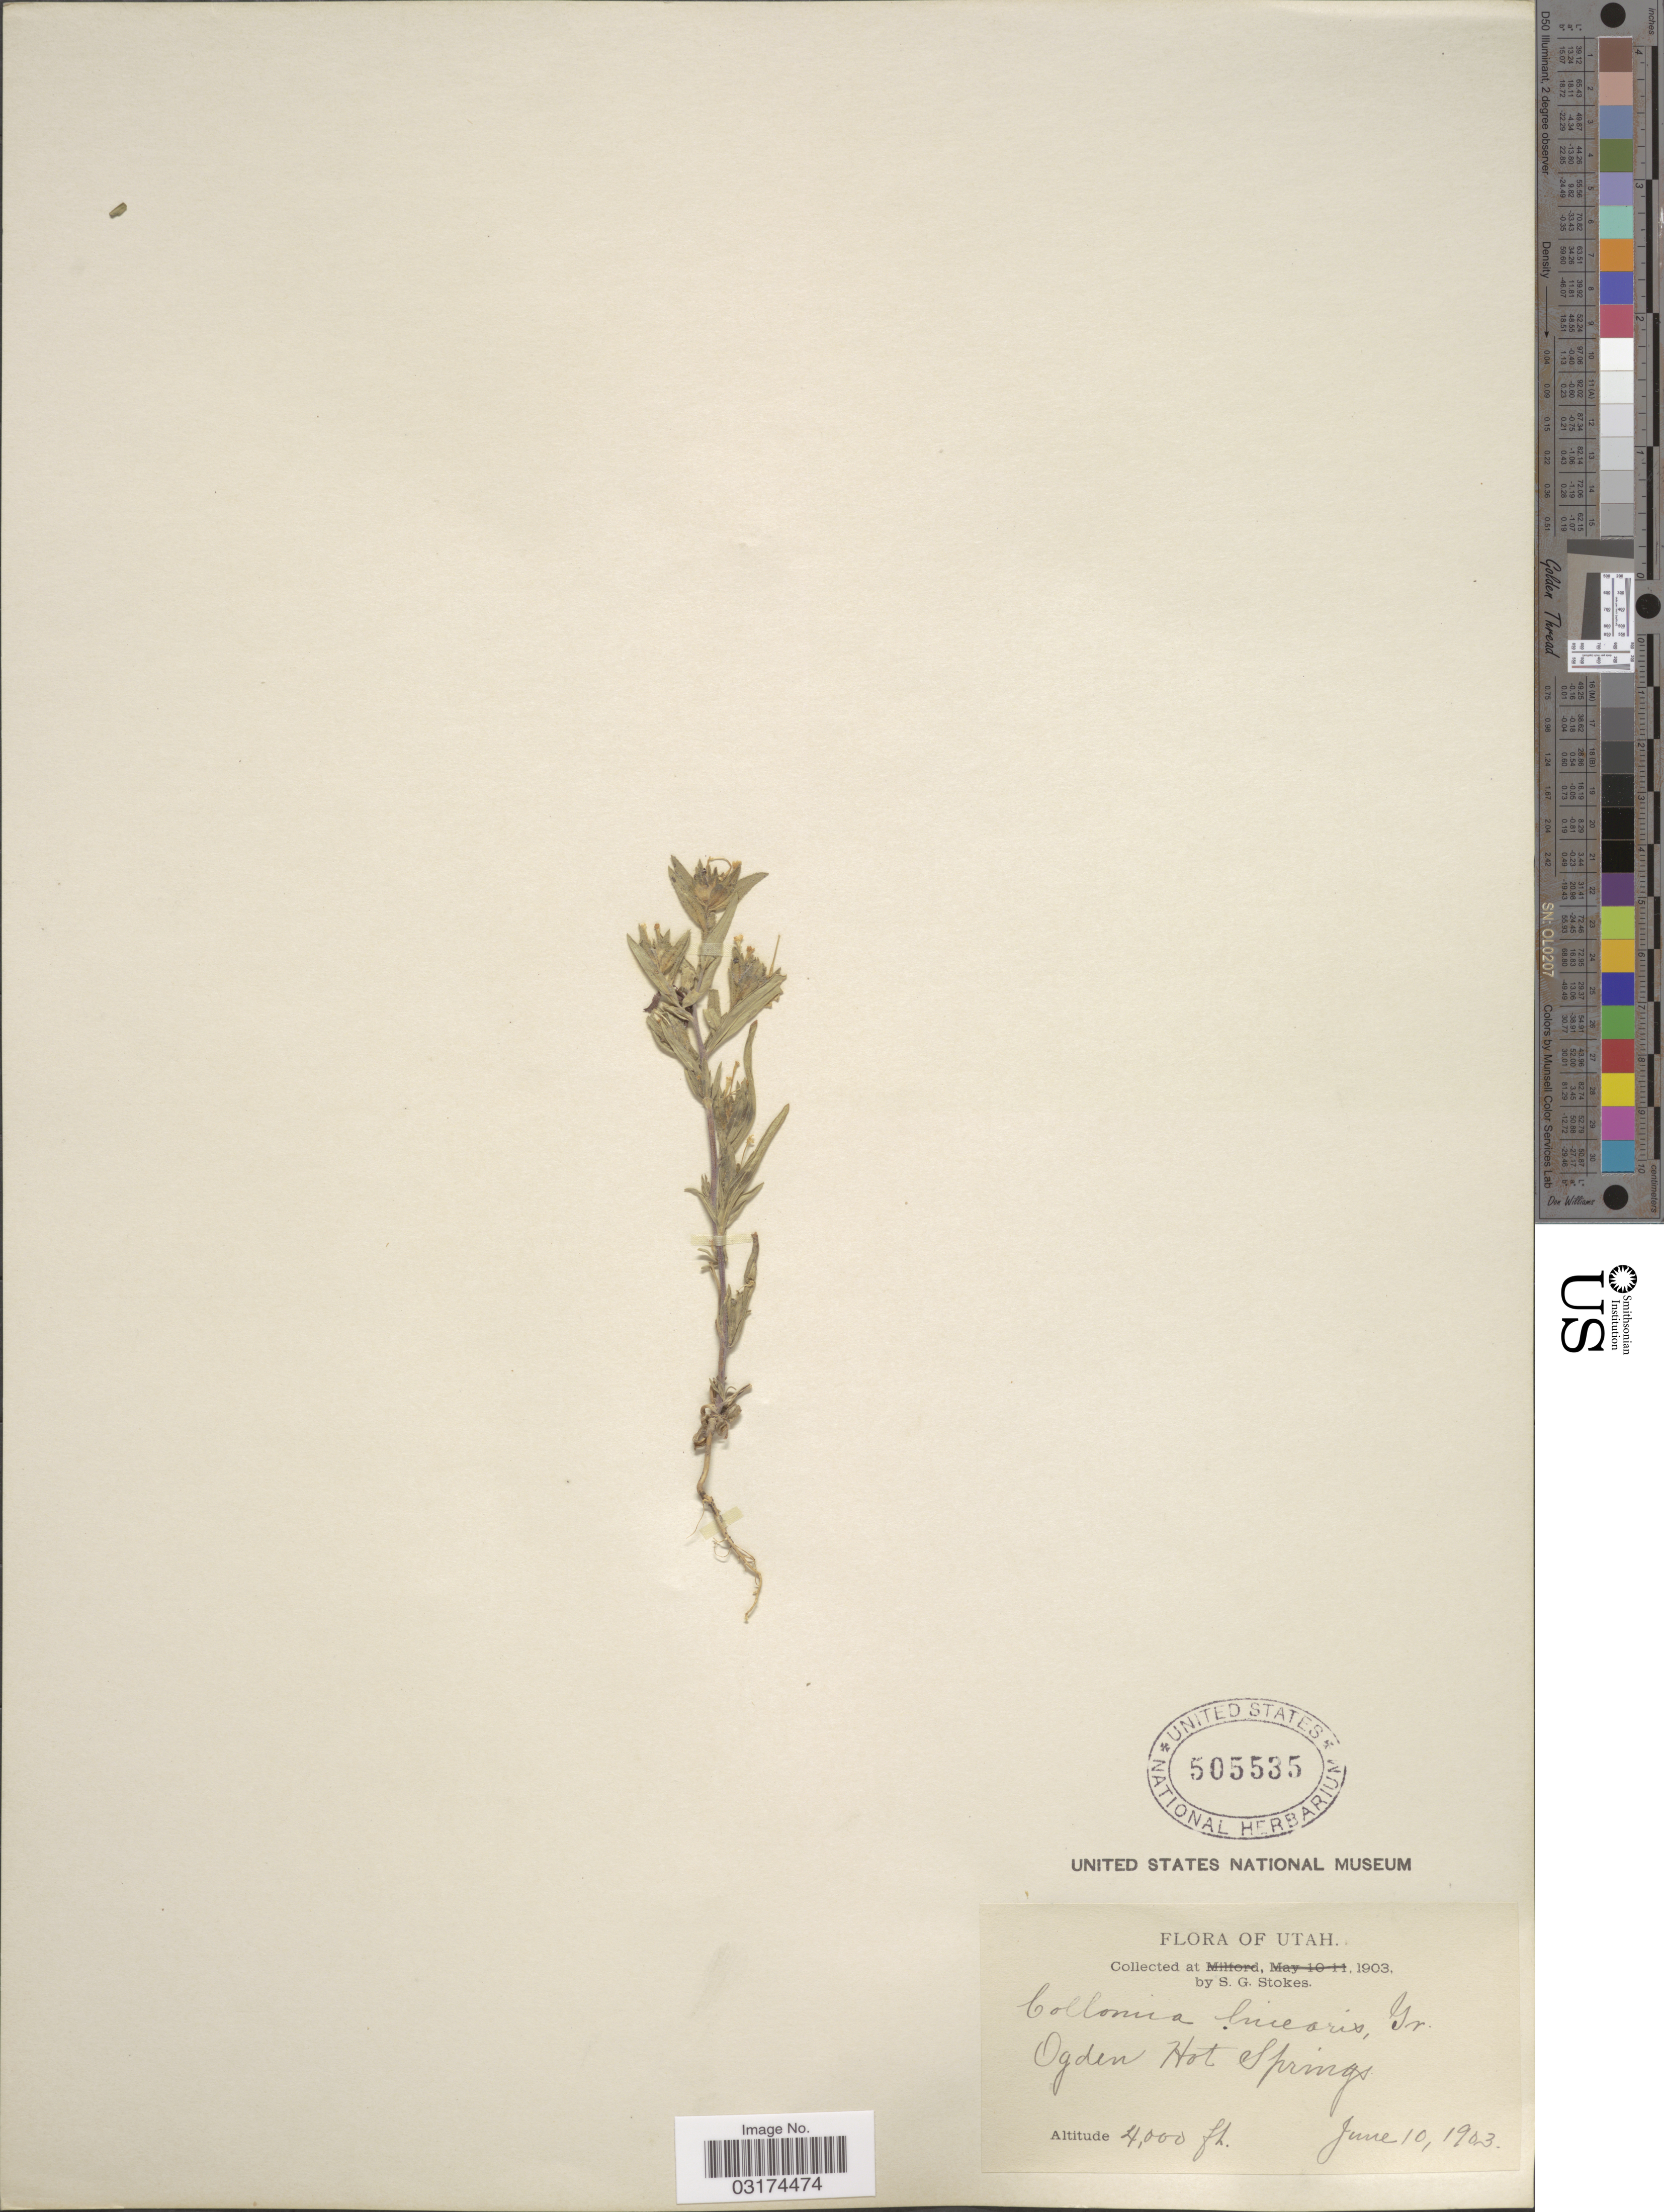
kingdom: Plantae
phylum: Tracheophyta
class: Magnoliopsida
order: Ericales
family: Polemoniaceae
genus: Collomia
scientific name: Collomia linearis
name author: Nutt.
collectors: S. G. Stokes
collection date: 1903-06-10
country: United States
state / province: Utah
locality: Ogden Hot Springs.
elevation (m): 1219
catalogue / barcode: US 505535